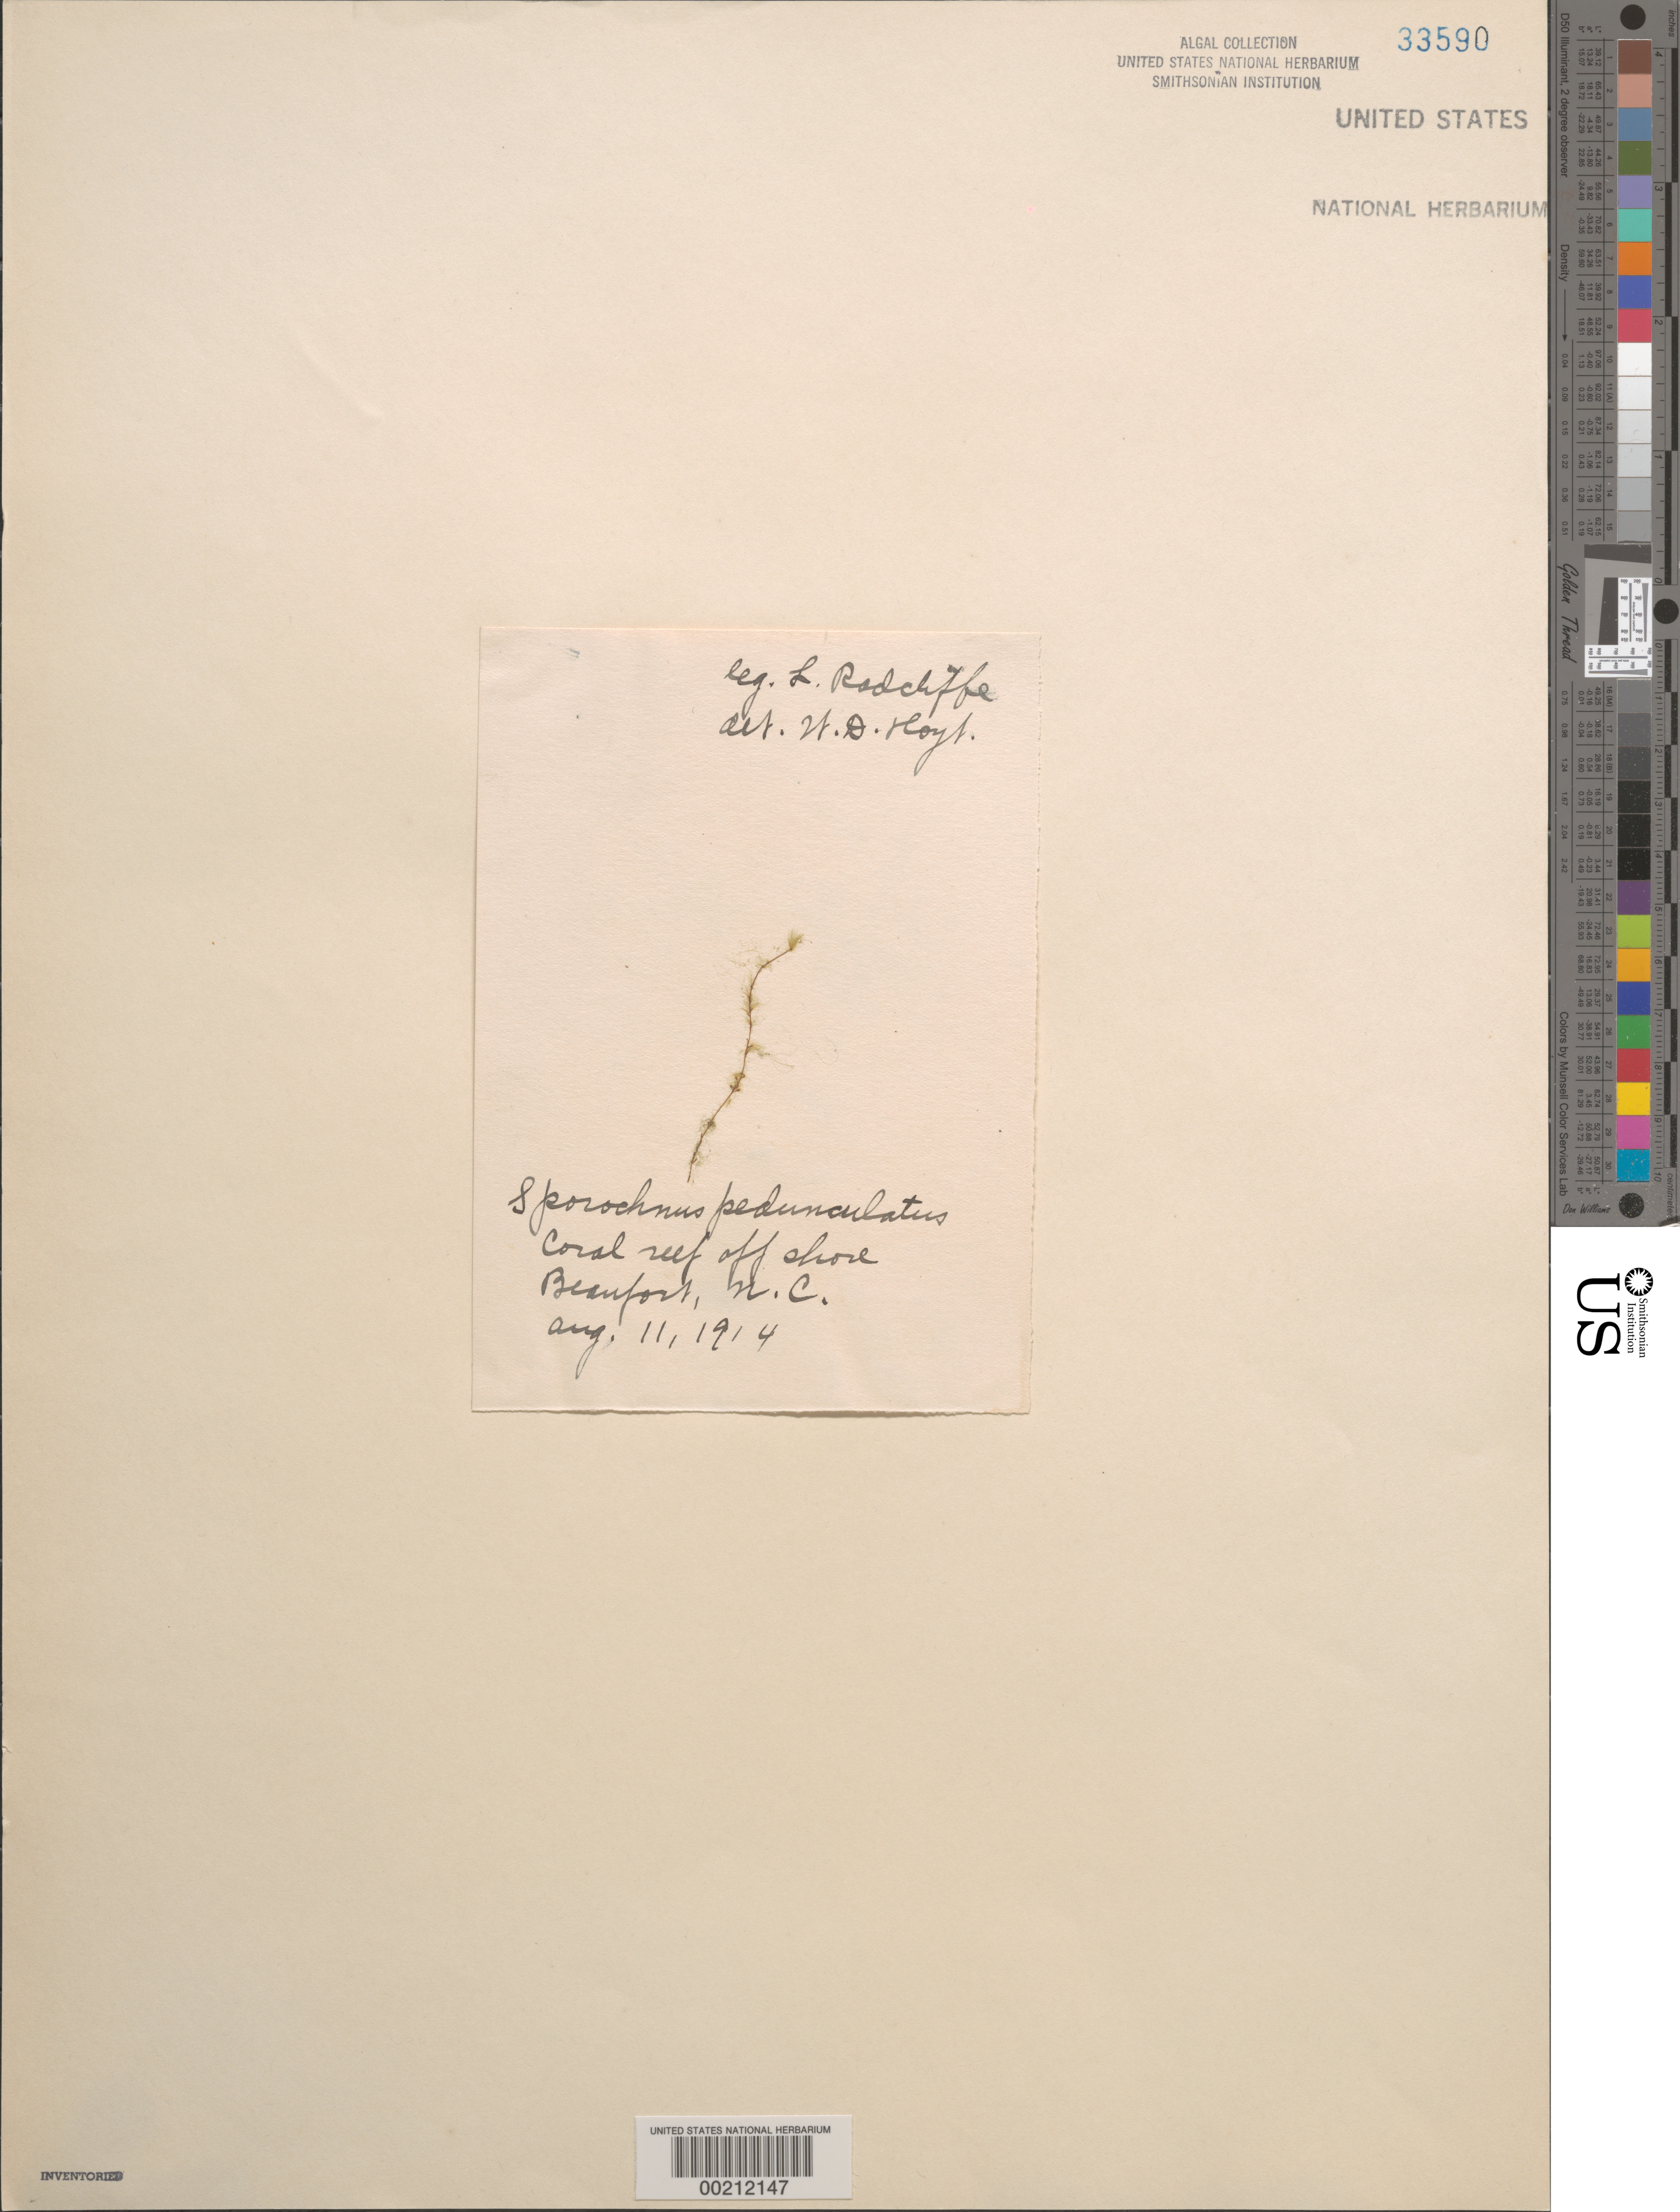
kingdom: Chromista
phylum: Ochrophyta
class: Phaeophyceae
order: Sporochnales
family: Sporochnaceae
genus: Sporochnus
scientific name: Sporochnus pedunculatus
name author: (Huds.) C. Agardh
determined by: Hoyt, W. D.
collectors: L. Radcliffe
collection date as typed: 11 Aug 1914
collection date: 1914-08-11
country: United States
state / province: North Carolina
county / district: Carteret County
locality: Coral reef off Beaufort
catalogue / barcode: US 33590